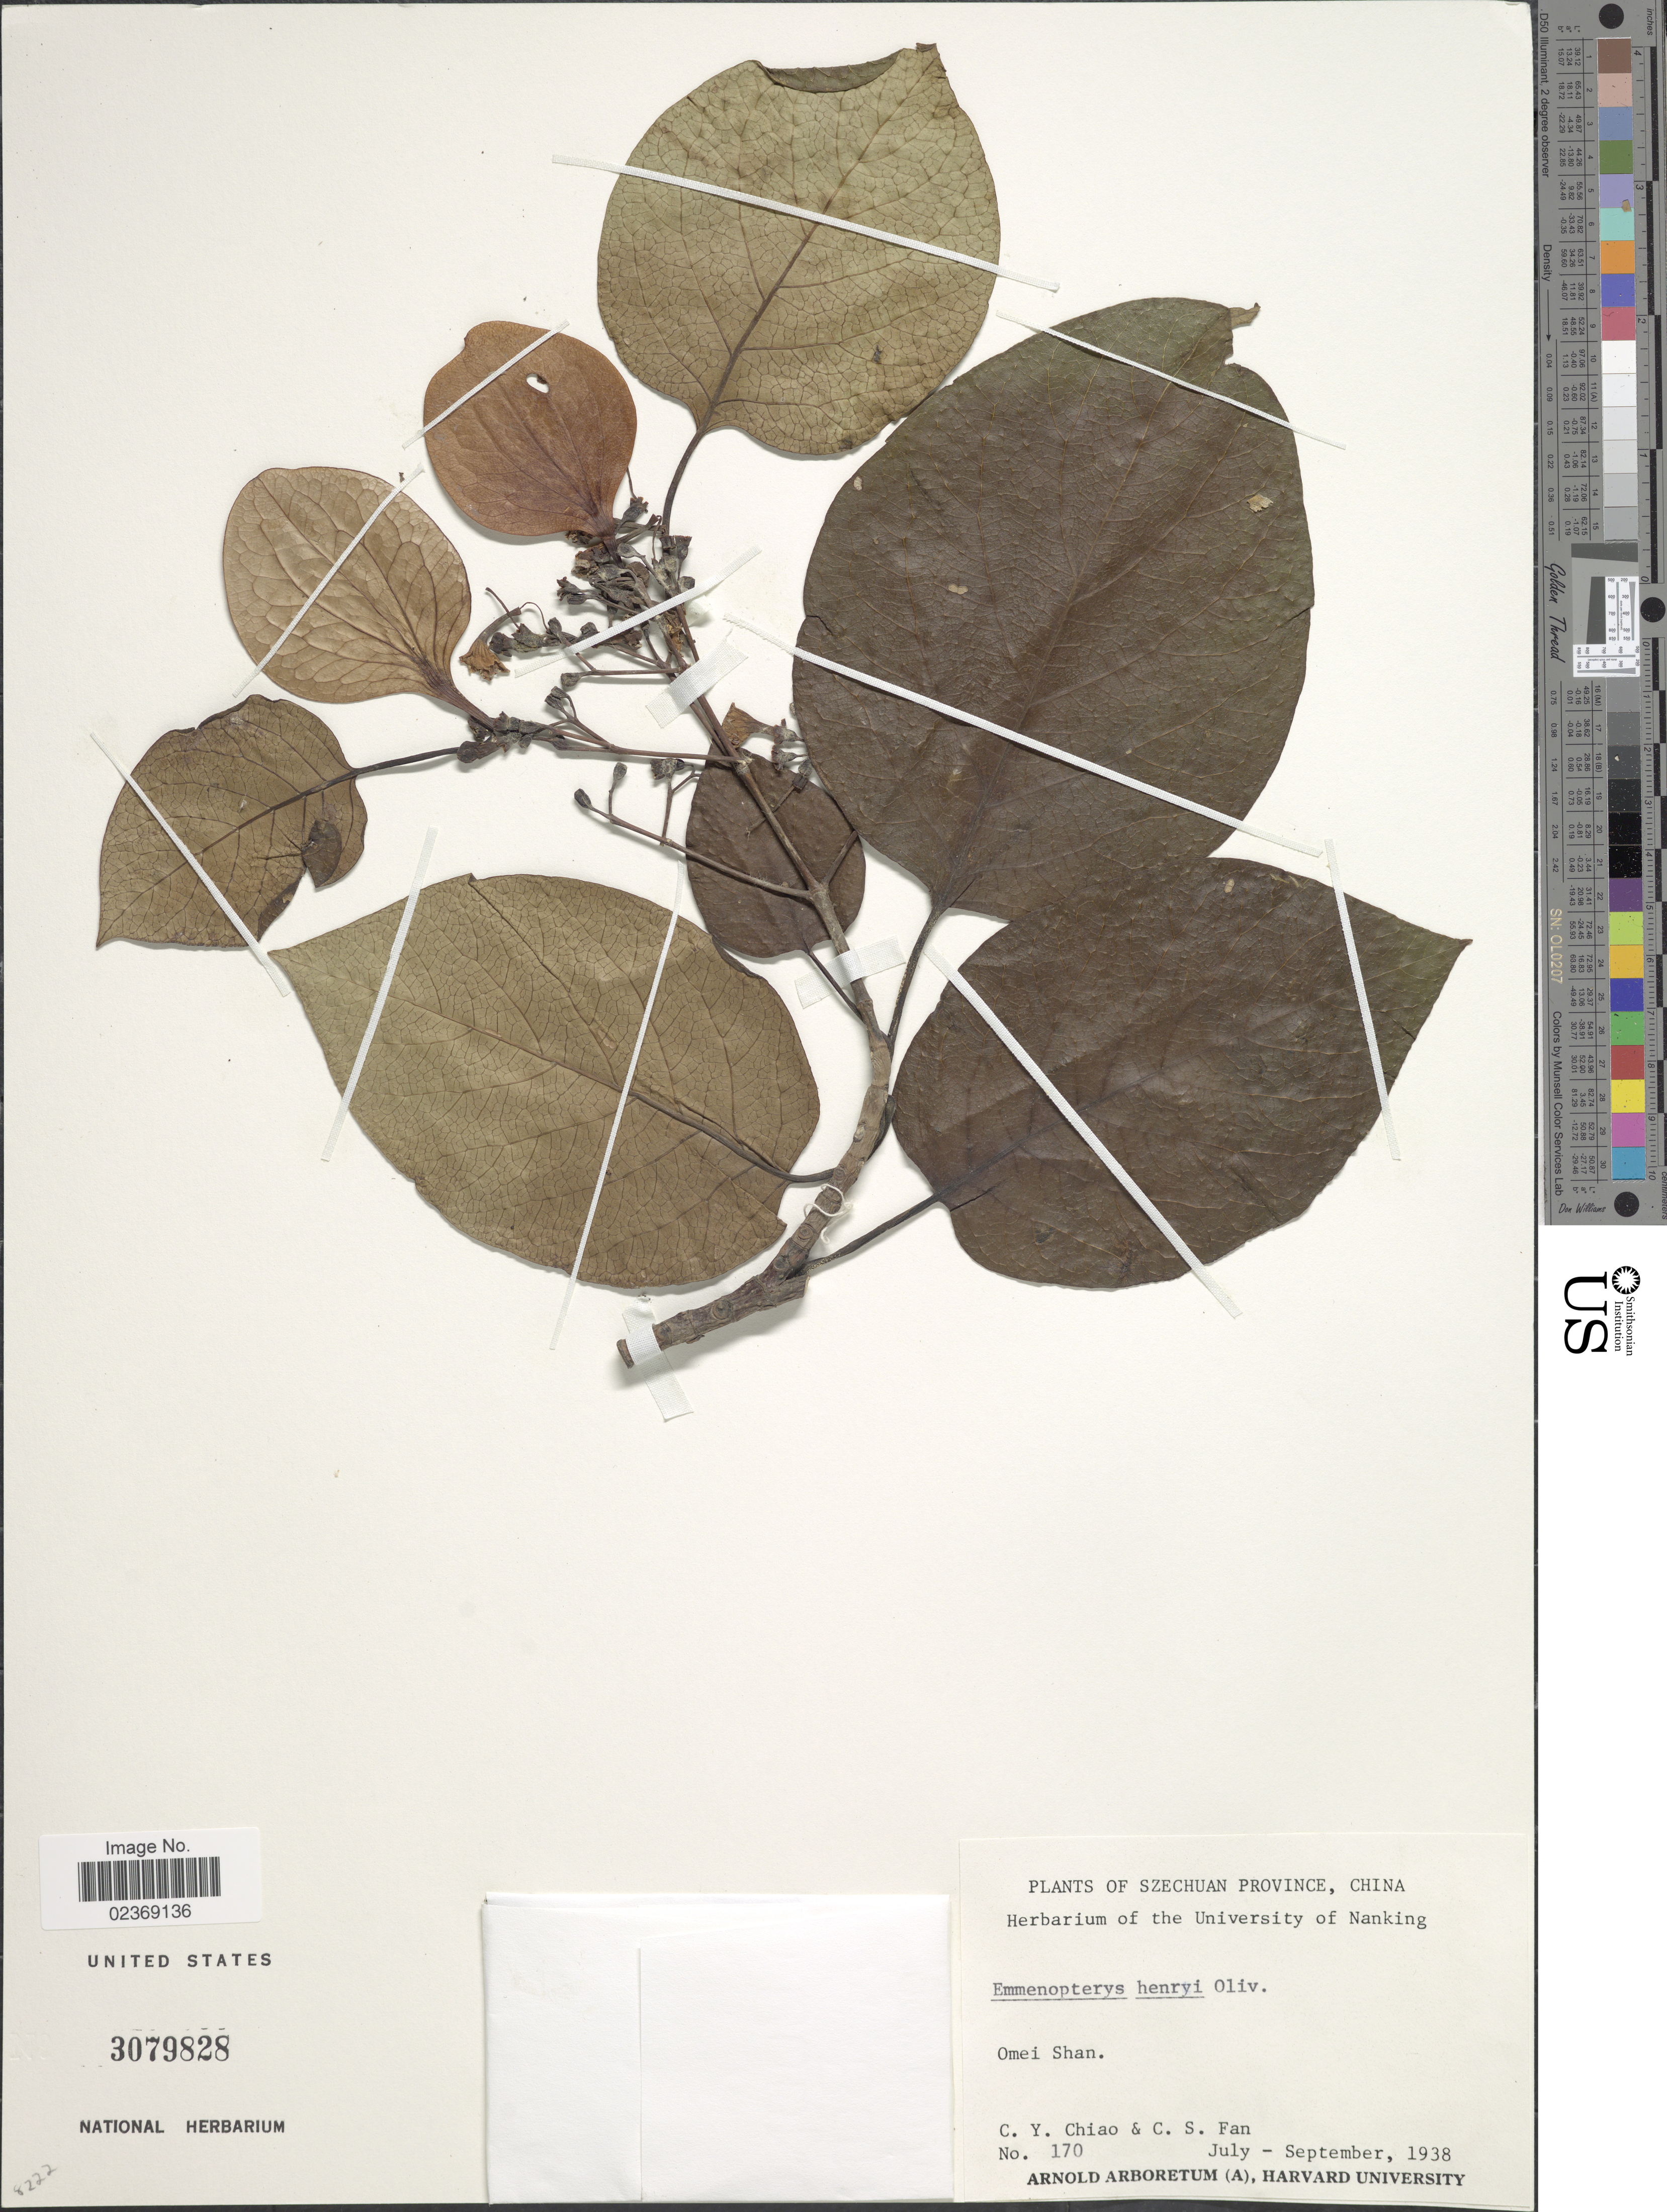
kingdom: Plantae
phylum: Tracheophyta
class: Magnoliopsida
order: Gentianales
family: Rubiaceae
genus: Emmenopterys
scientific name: Emmenopterys henryi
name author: Oliv.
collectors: C. Y. Chiao & C. S. Fan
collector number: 170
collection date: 1938-07/1938-09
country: China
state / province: Sichuan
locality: Szechuan Province, Omei Shan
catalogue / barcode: US 3079828